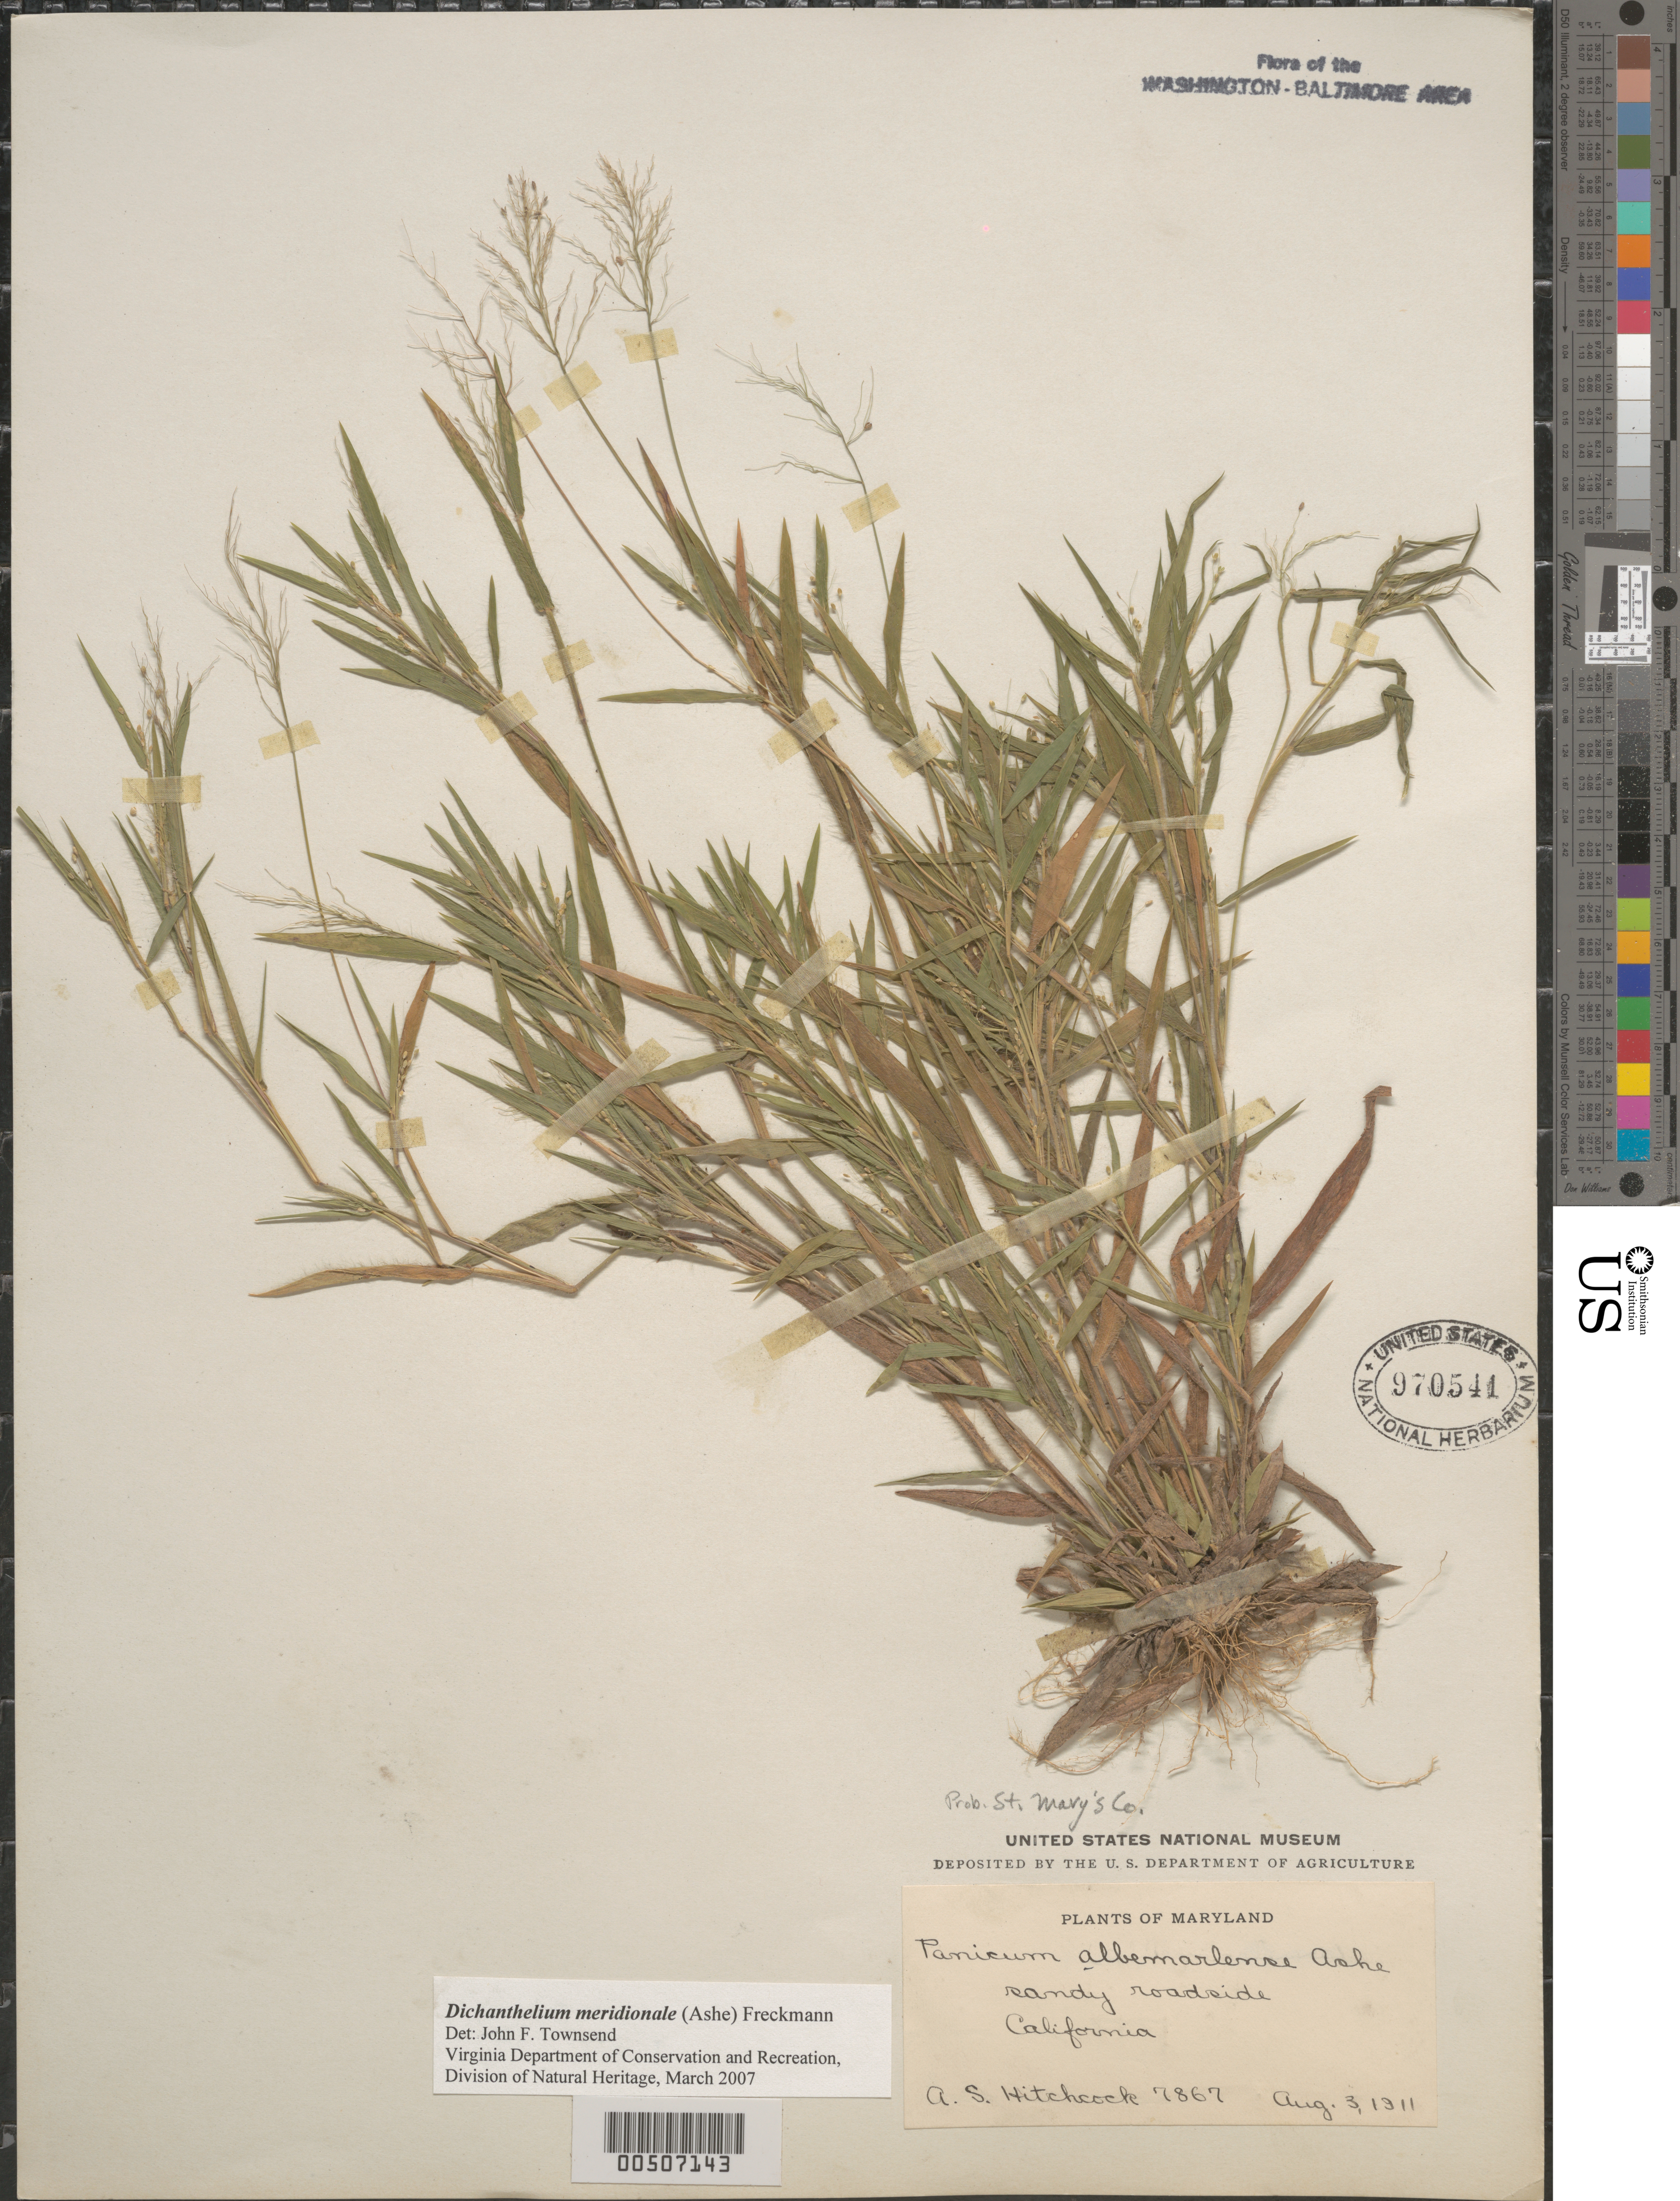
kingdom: Plantae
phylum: Tracheophyta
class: Liliopsida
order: Poales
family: Poaceae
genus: Dichanthelium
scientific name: Dichanthelium meridionale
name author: (Ashe) Freckmann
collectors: A. S. Hitchcock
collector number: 7867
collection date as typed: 03 Aug 1911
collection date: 1911-08-03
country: United States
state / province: Maryland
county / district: St. Mary's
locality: California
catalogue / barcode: US 970541